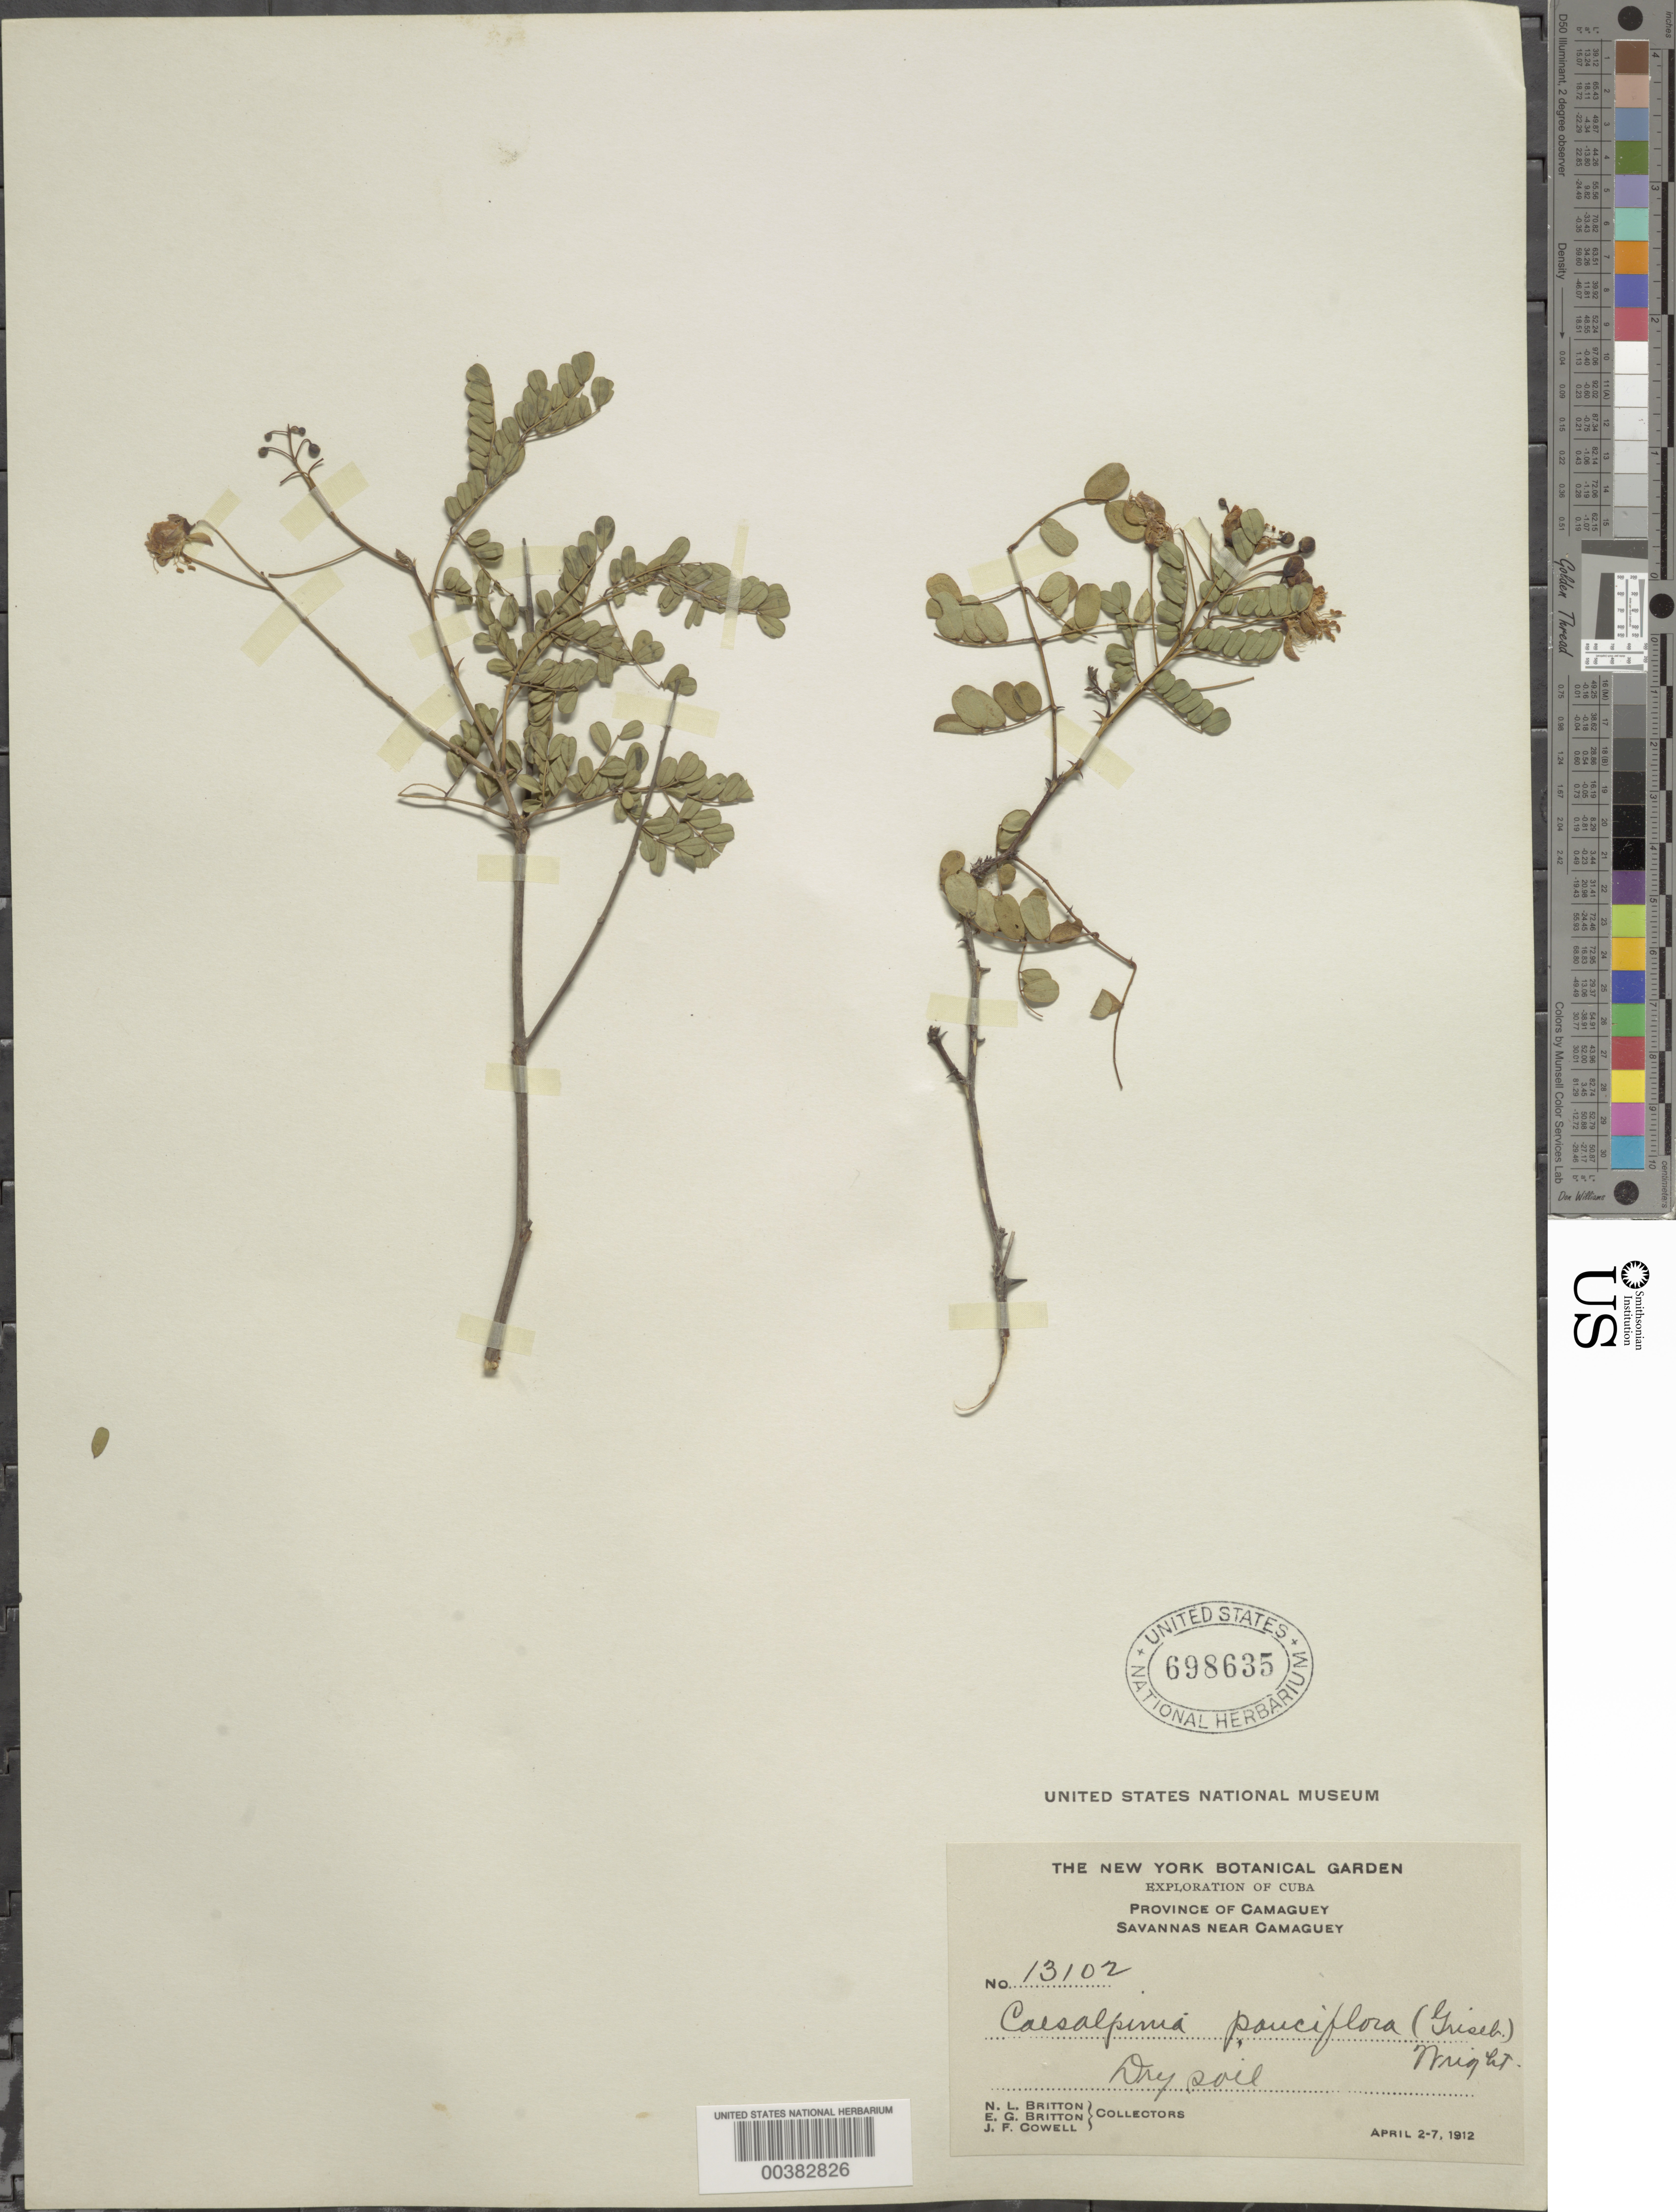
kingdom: Plantae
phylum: Tracheophyta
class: Magnoliopsida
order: Fabales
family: Fabaceae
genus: Denisophytum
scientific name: Denisophytum pauciflorum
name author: (Griseb.) Gagnon & G.P. Lewis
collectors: N. Britton, E. G. Britton & J. F. Cowell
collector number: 13102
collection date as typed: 02 Apr 1912 to 07 Apr 1912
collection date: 1912-04-02/1912-04-07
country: Cuba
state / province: Camagüey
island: Greater Antilles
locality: Savannas near Camagüey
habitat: Dry soil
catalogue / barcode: US 698635